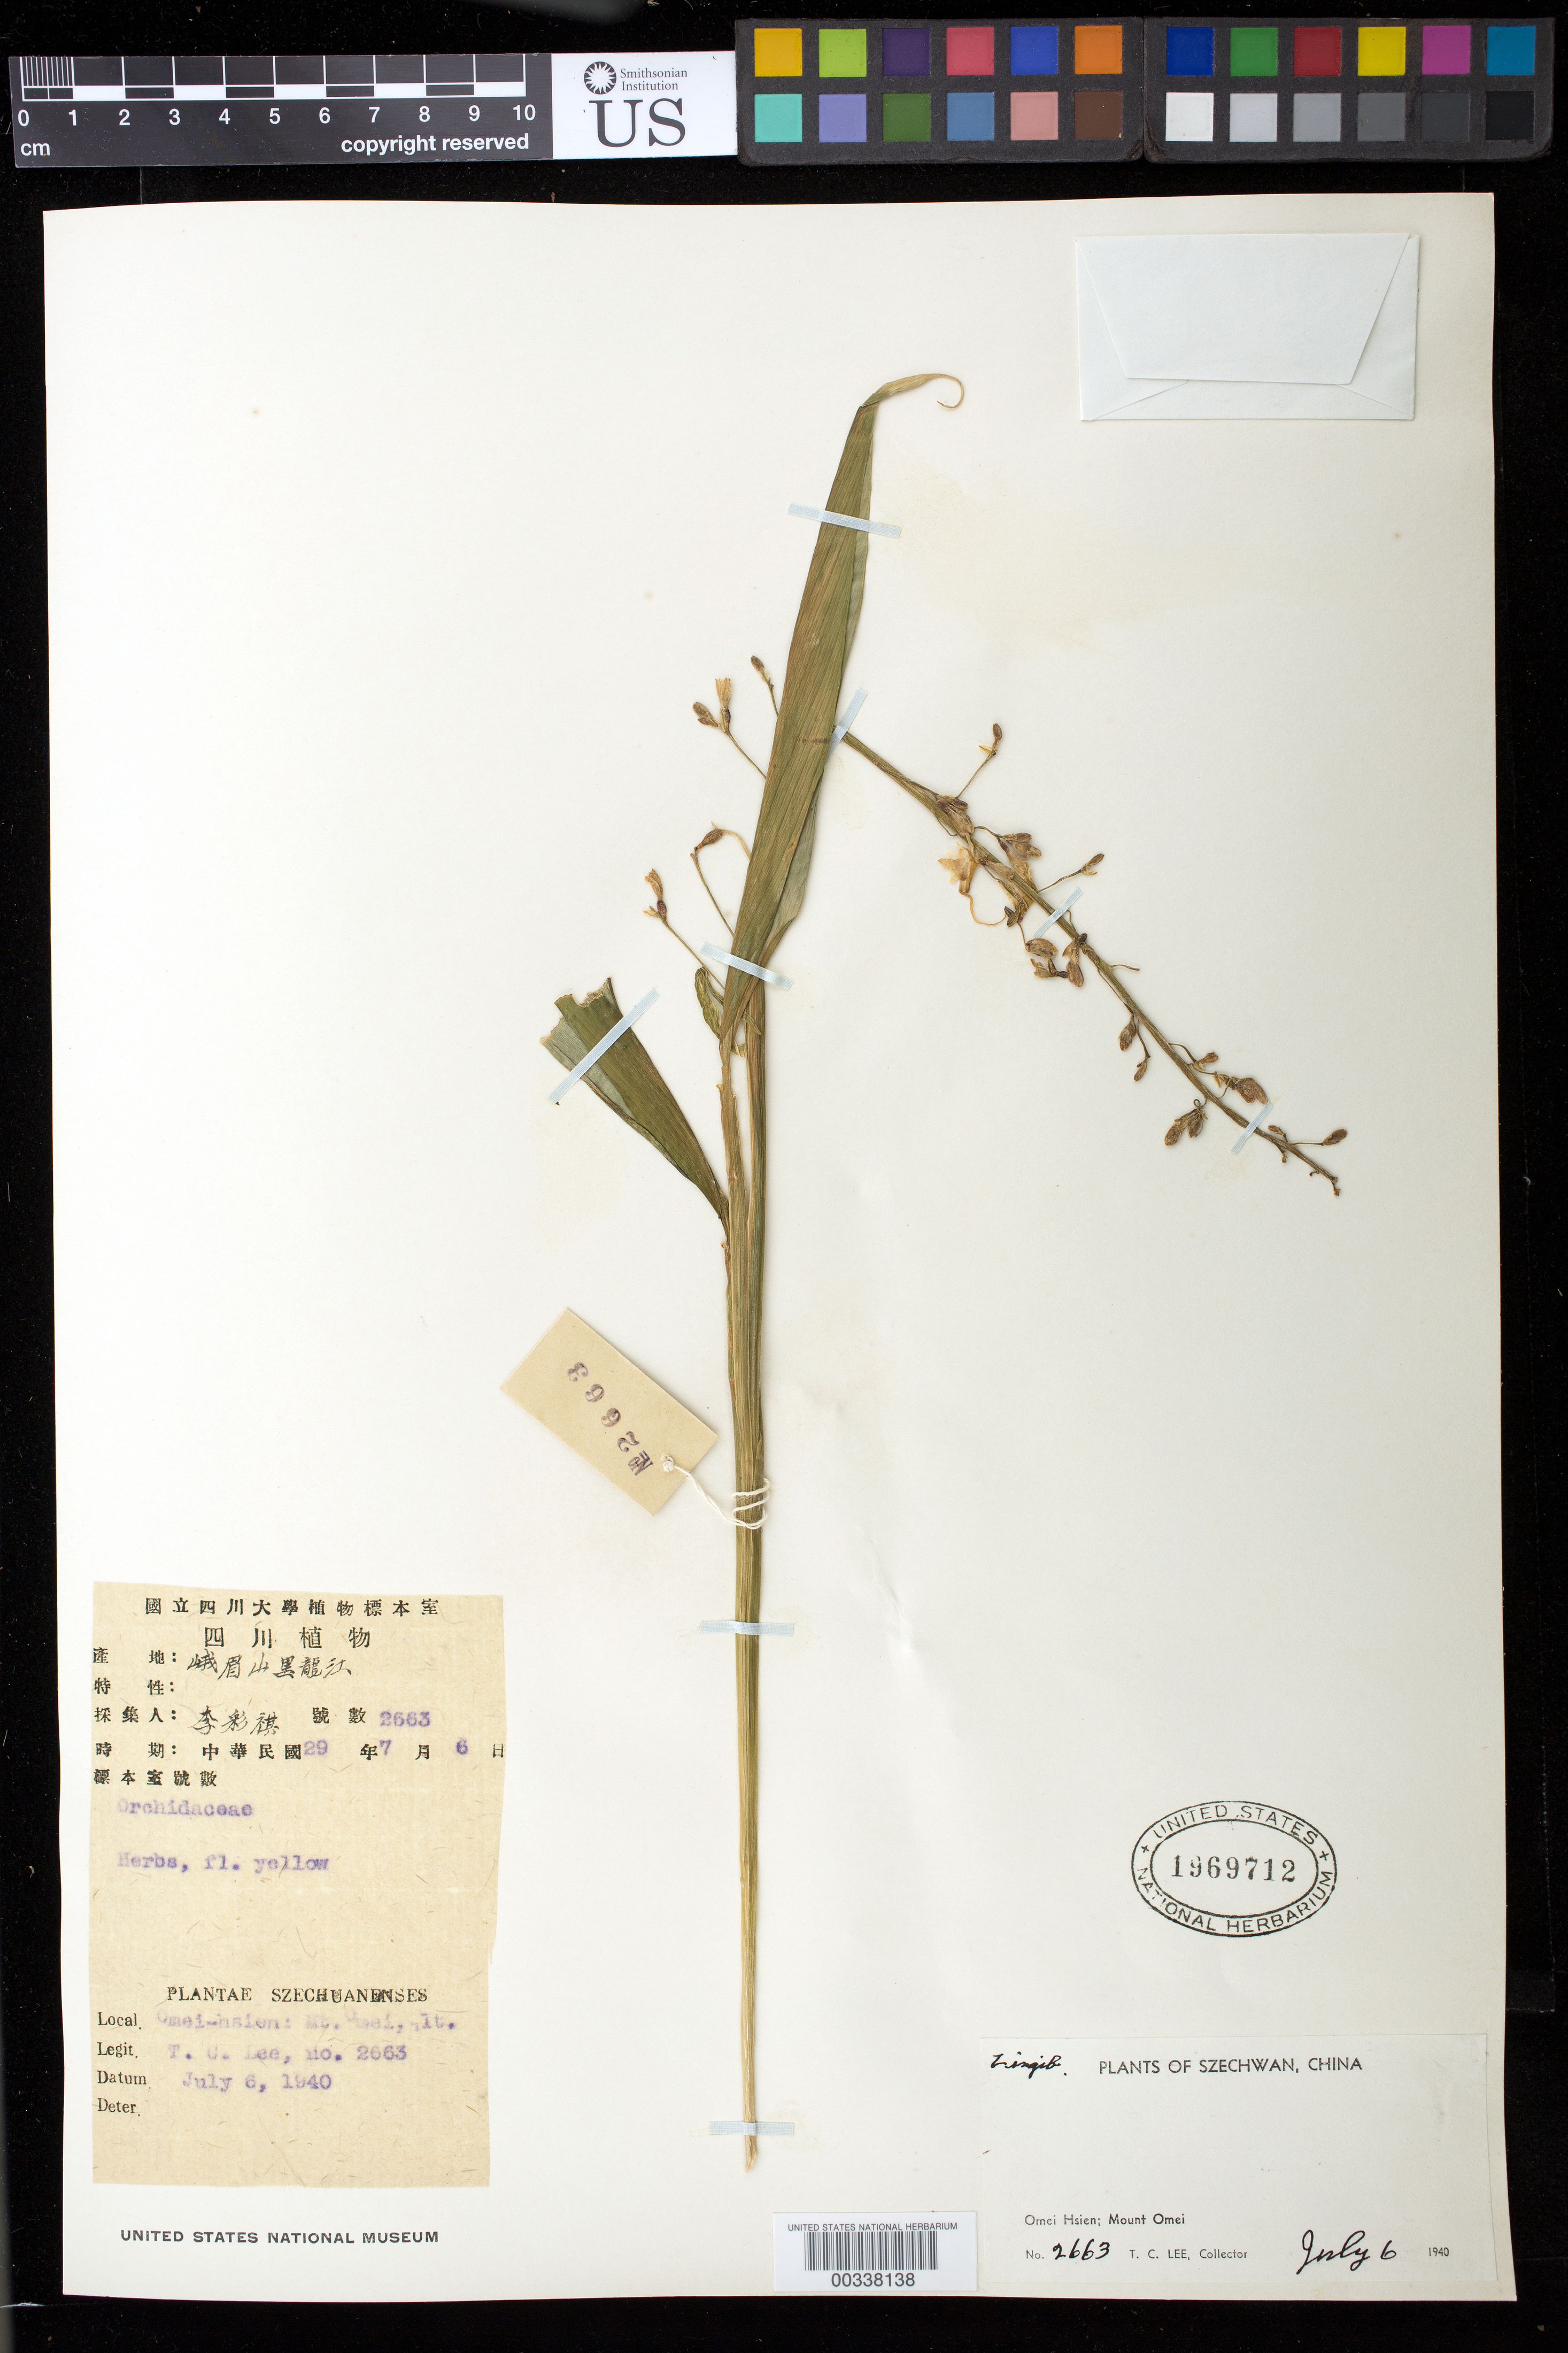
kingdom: Plantae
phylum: Tracheophyta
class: Liliopsida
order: Zingiberales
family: Zingiberaceae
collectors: T. Lee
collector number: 2663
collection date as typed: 06 Jul 1940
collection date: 1940-07-06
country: China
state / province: Sichuan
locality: Omei hsien; mount omei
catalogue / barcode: US 1969712